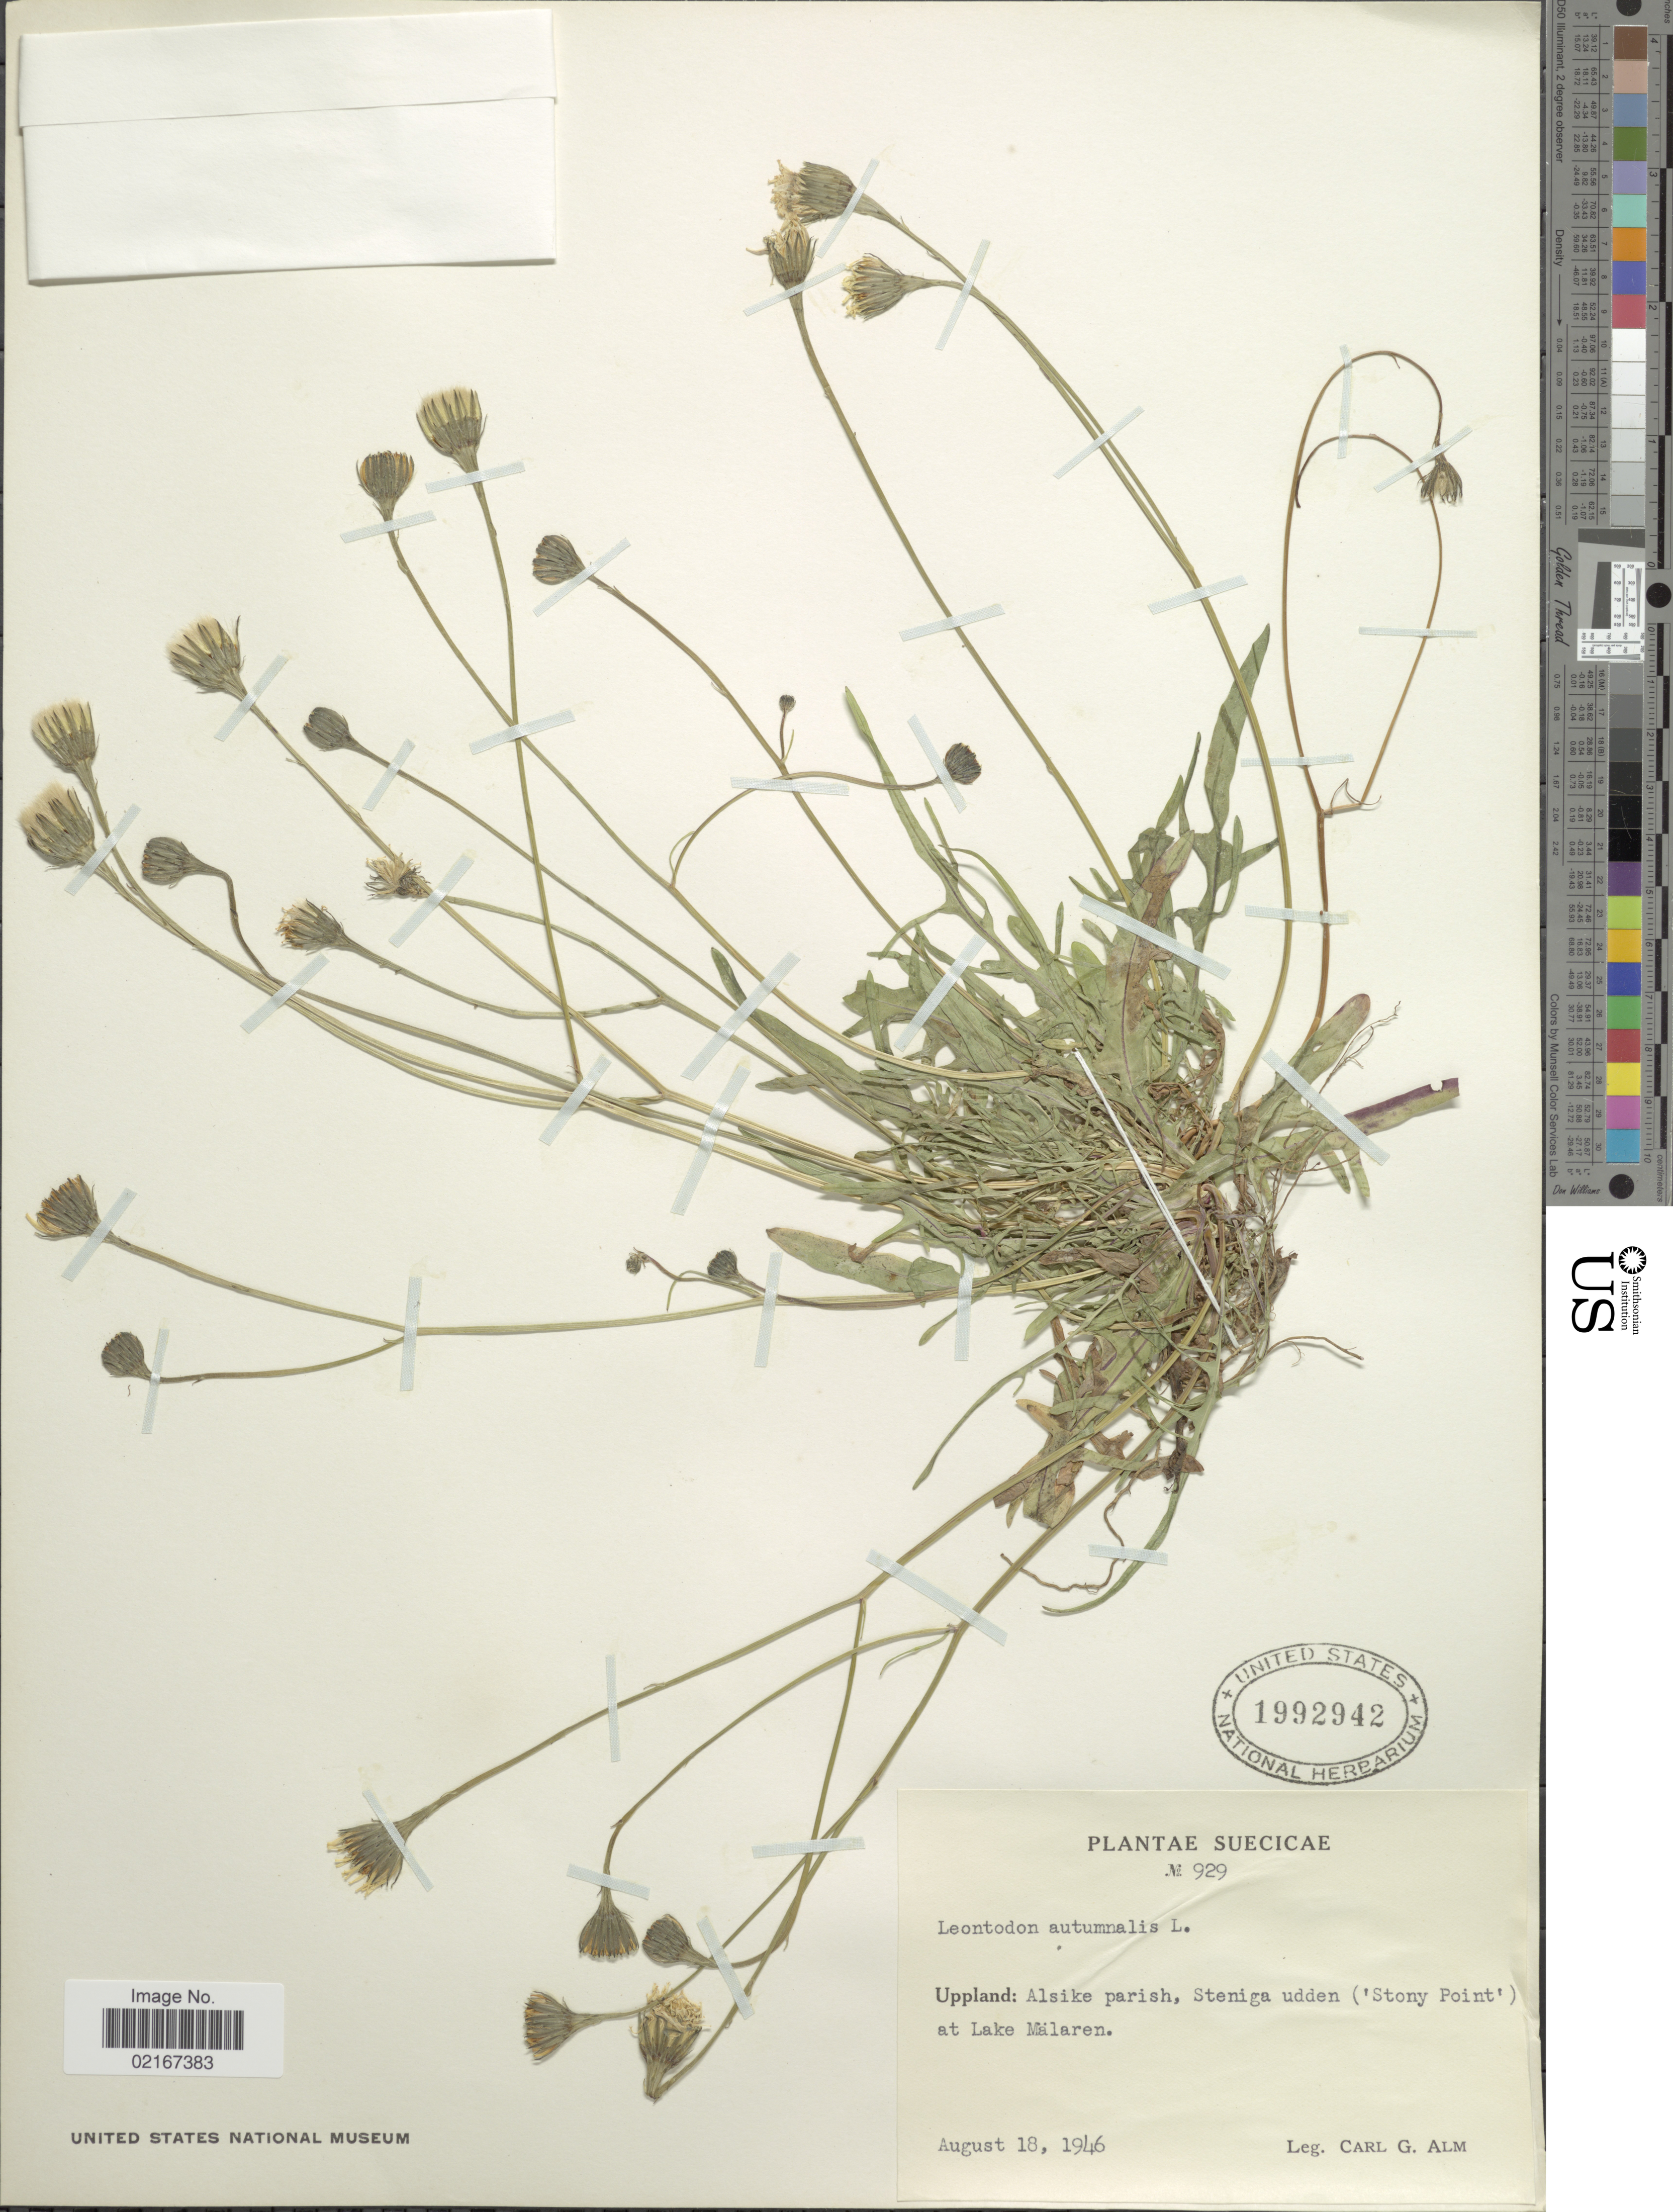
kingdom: Plantae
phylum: Tracheophyta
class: Magnoliopsida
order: Asterales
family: Asteraceae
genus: Scorzoneroides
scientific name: Scorzoneroides autumnalis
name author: (L.) Moench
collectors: C. G. Alm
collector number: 929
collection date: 1946-08-18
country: Sweden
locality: Suecicae, Uppland, Alsike parish, Steniga udden (Stony Point) at Lake Malaren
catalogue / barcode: US 1992942